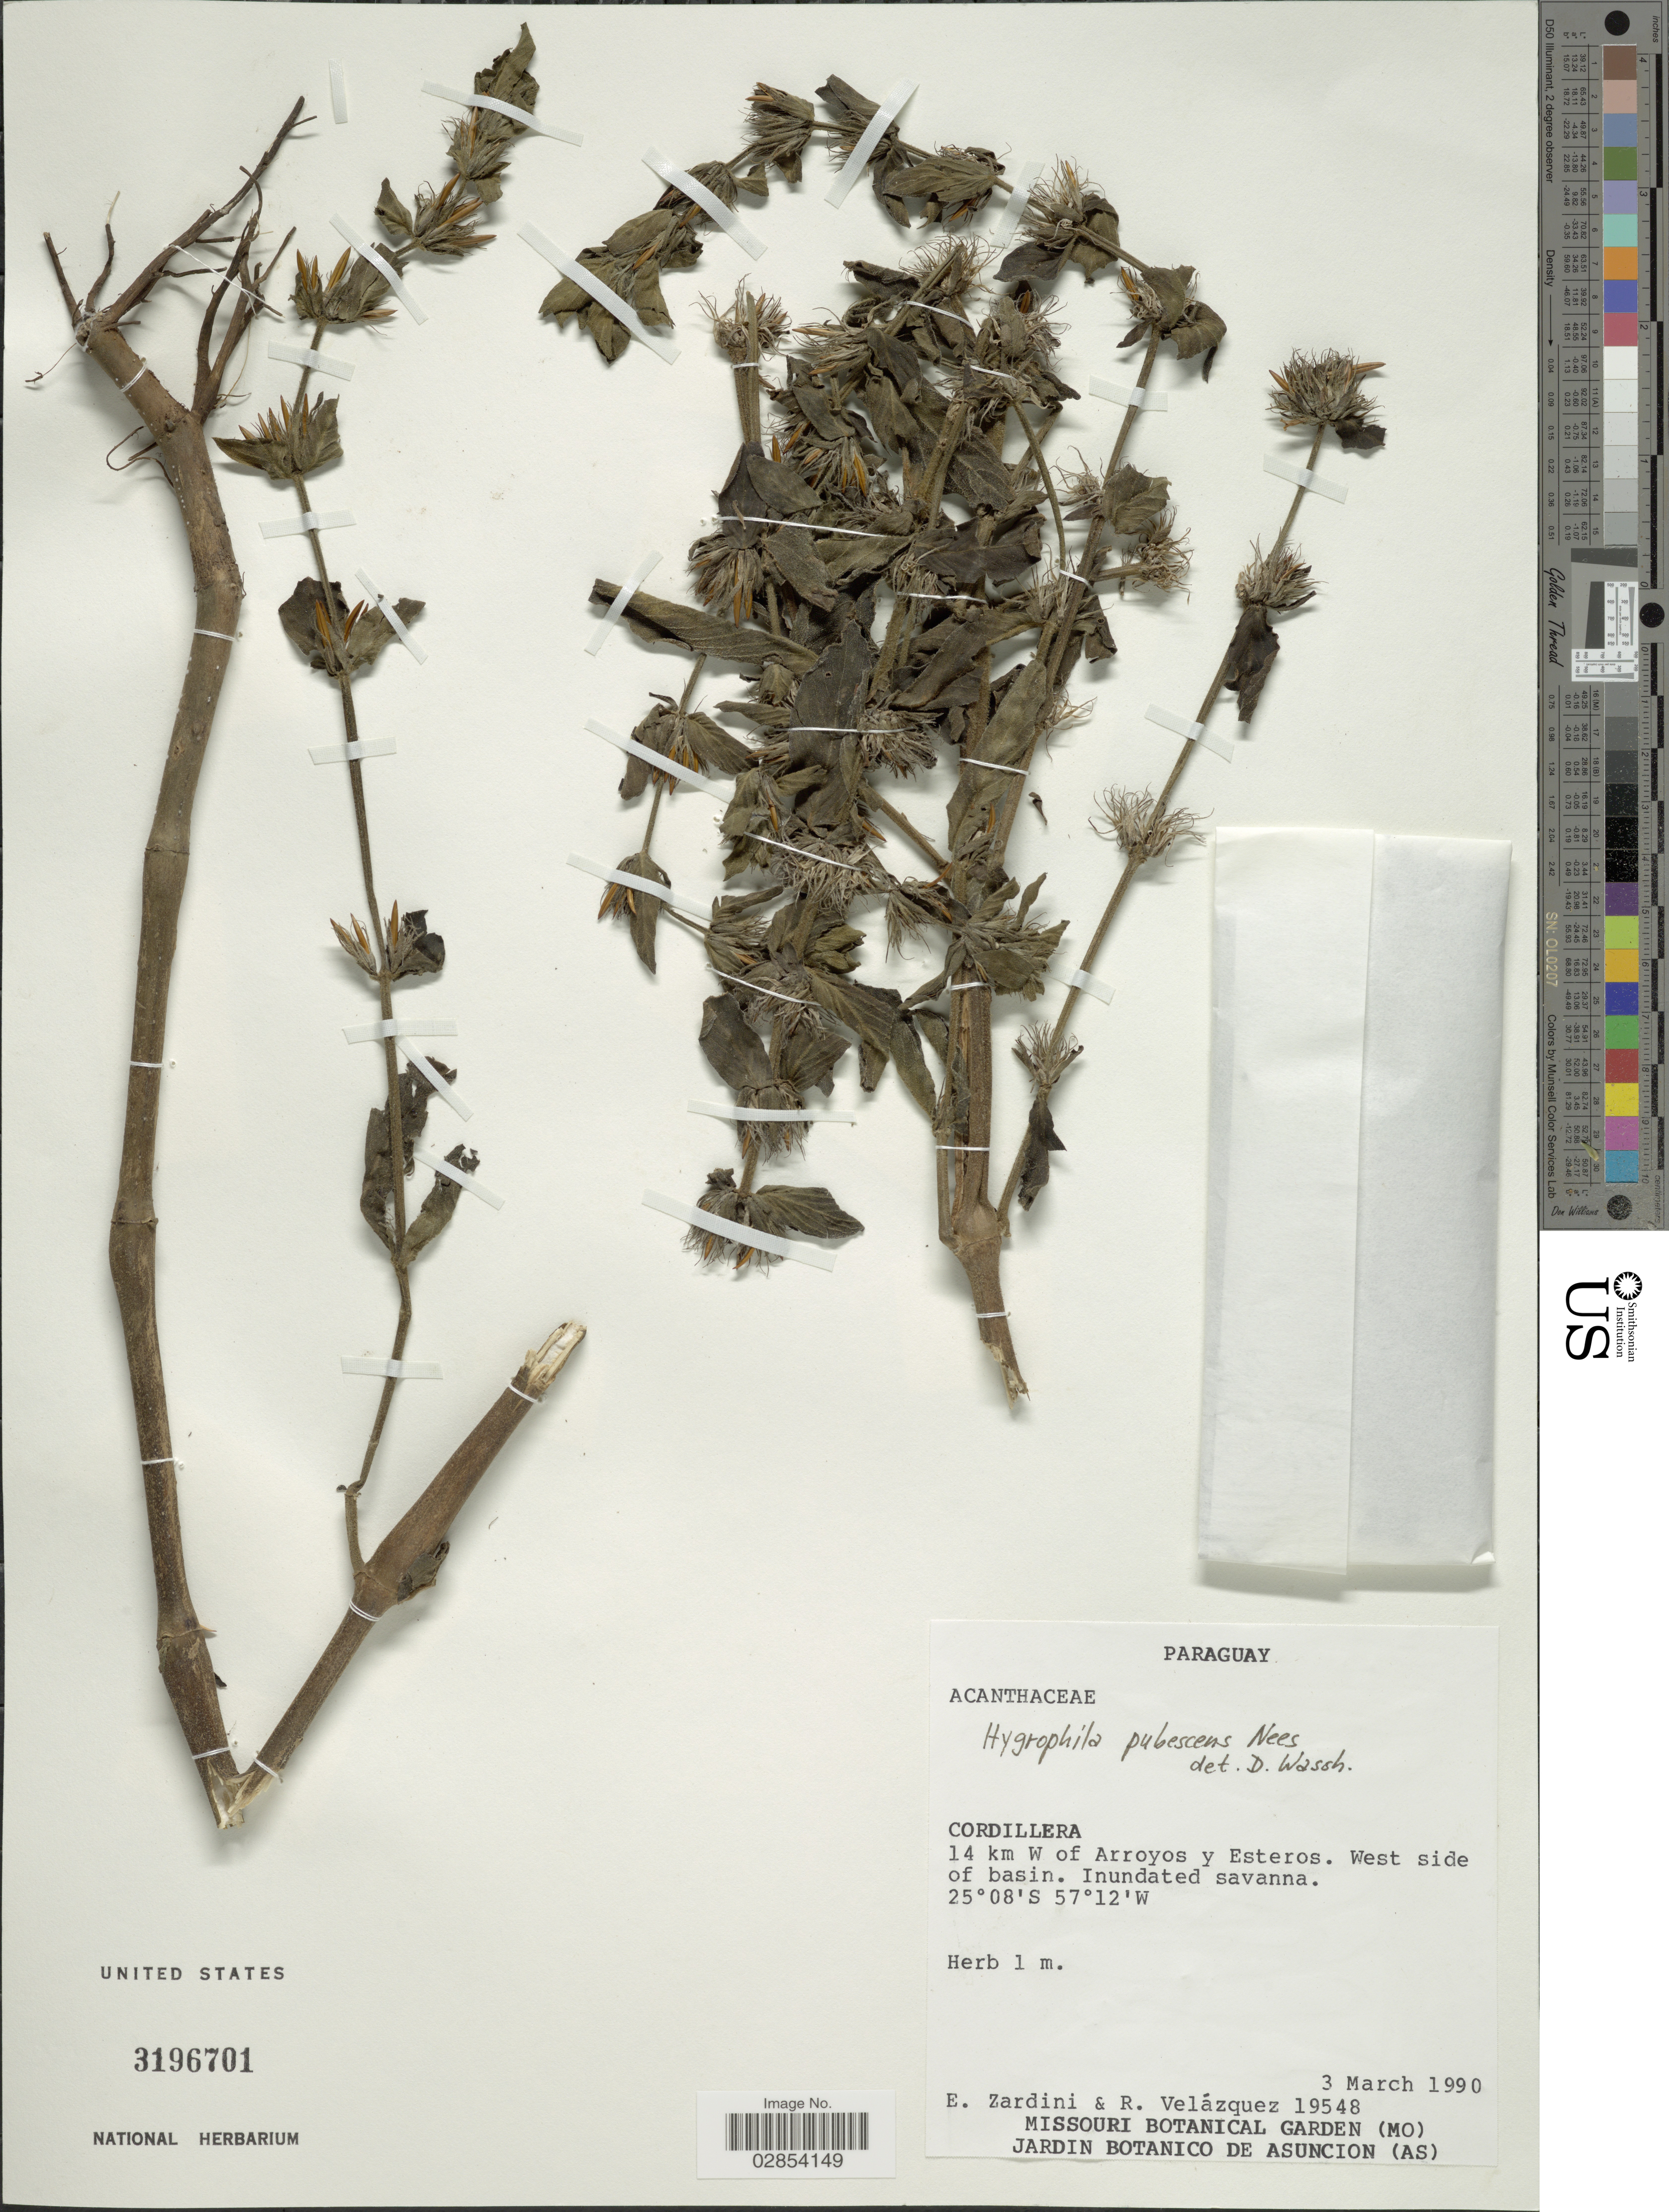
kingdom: Plantae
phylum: Tracheophyta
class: Magnoliopsida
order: Lamiales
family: Acanthaceae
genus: Hygrophila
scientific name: Hygrophila pubescens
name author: Nees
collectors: E. M. Zardini & R. Velázquez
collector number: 19548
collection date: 1990-03-03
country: Paraguay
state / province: Cordillera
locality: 14 km W of Arroyos y Esteros.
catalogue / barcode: US 3196701